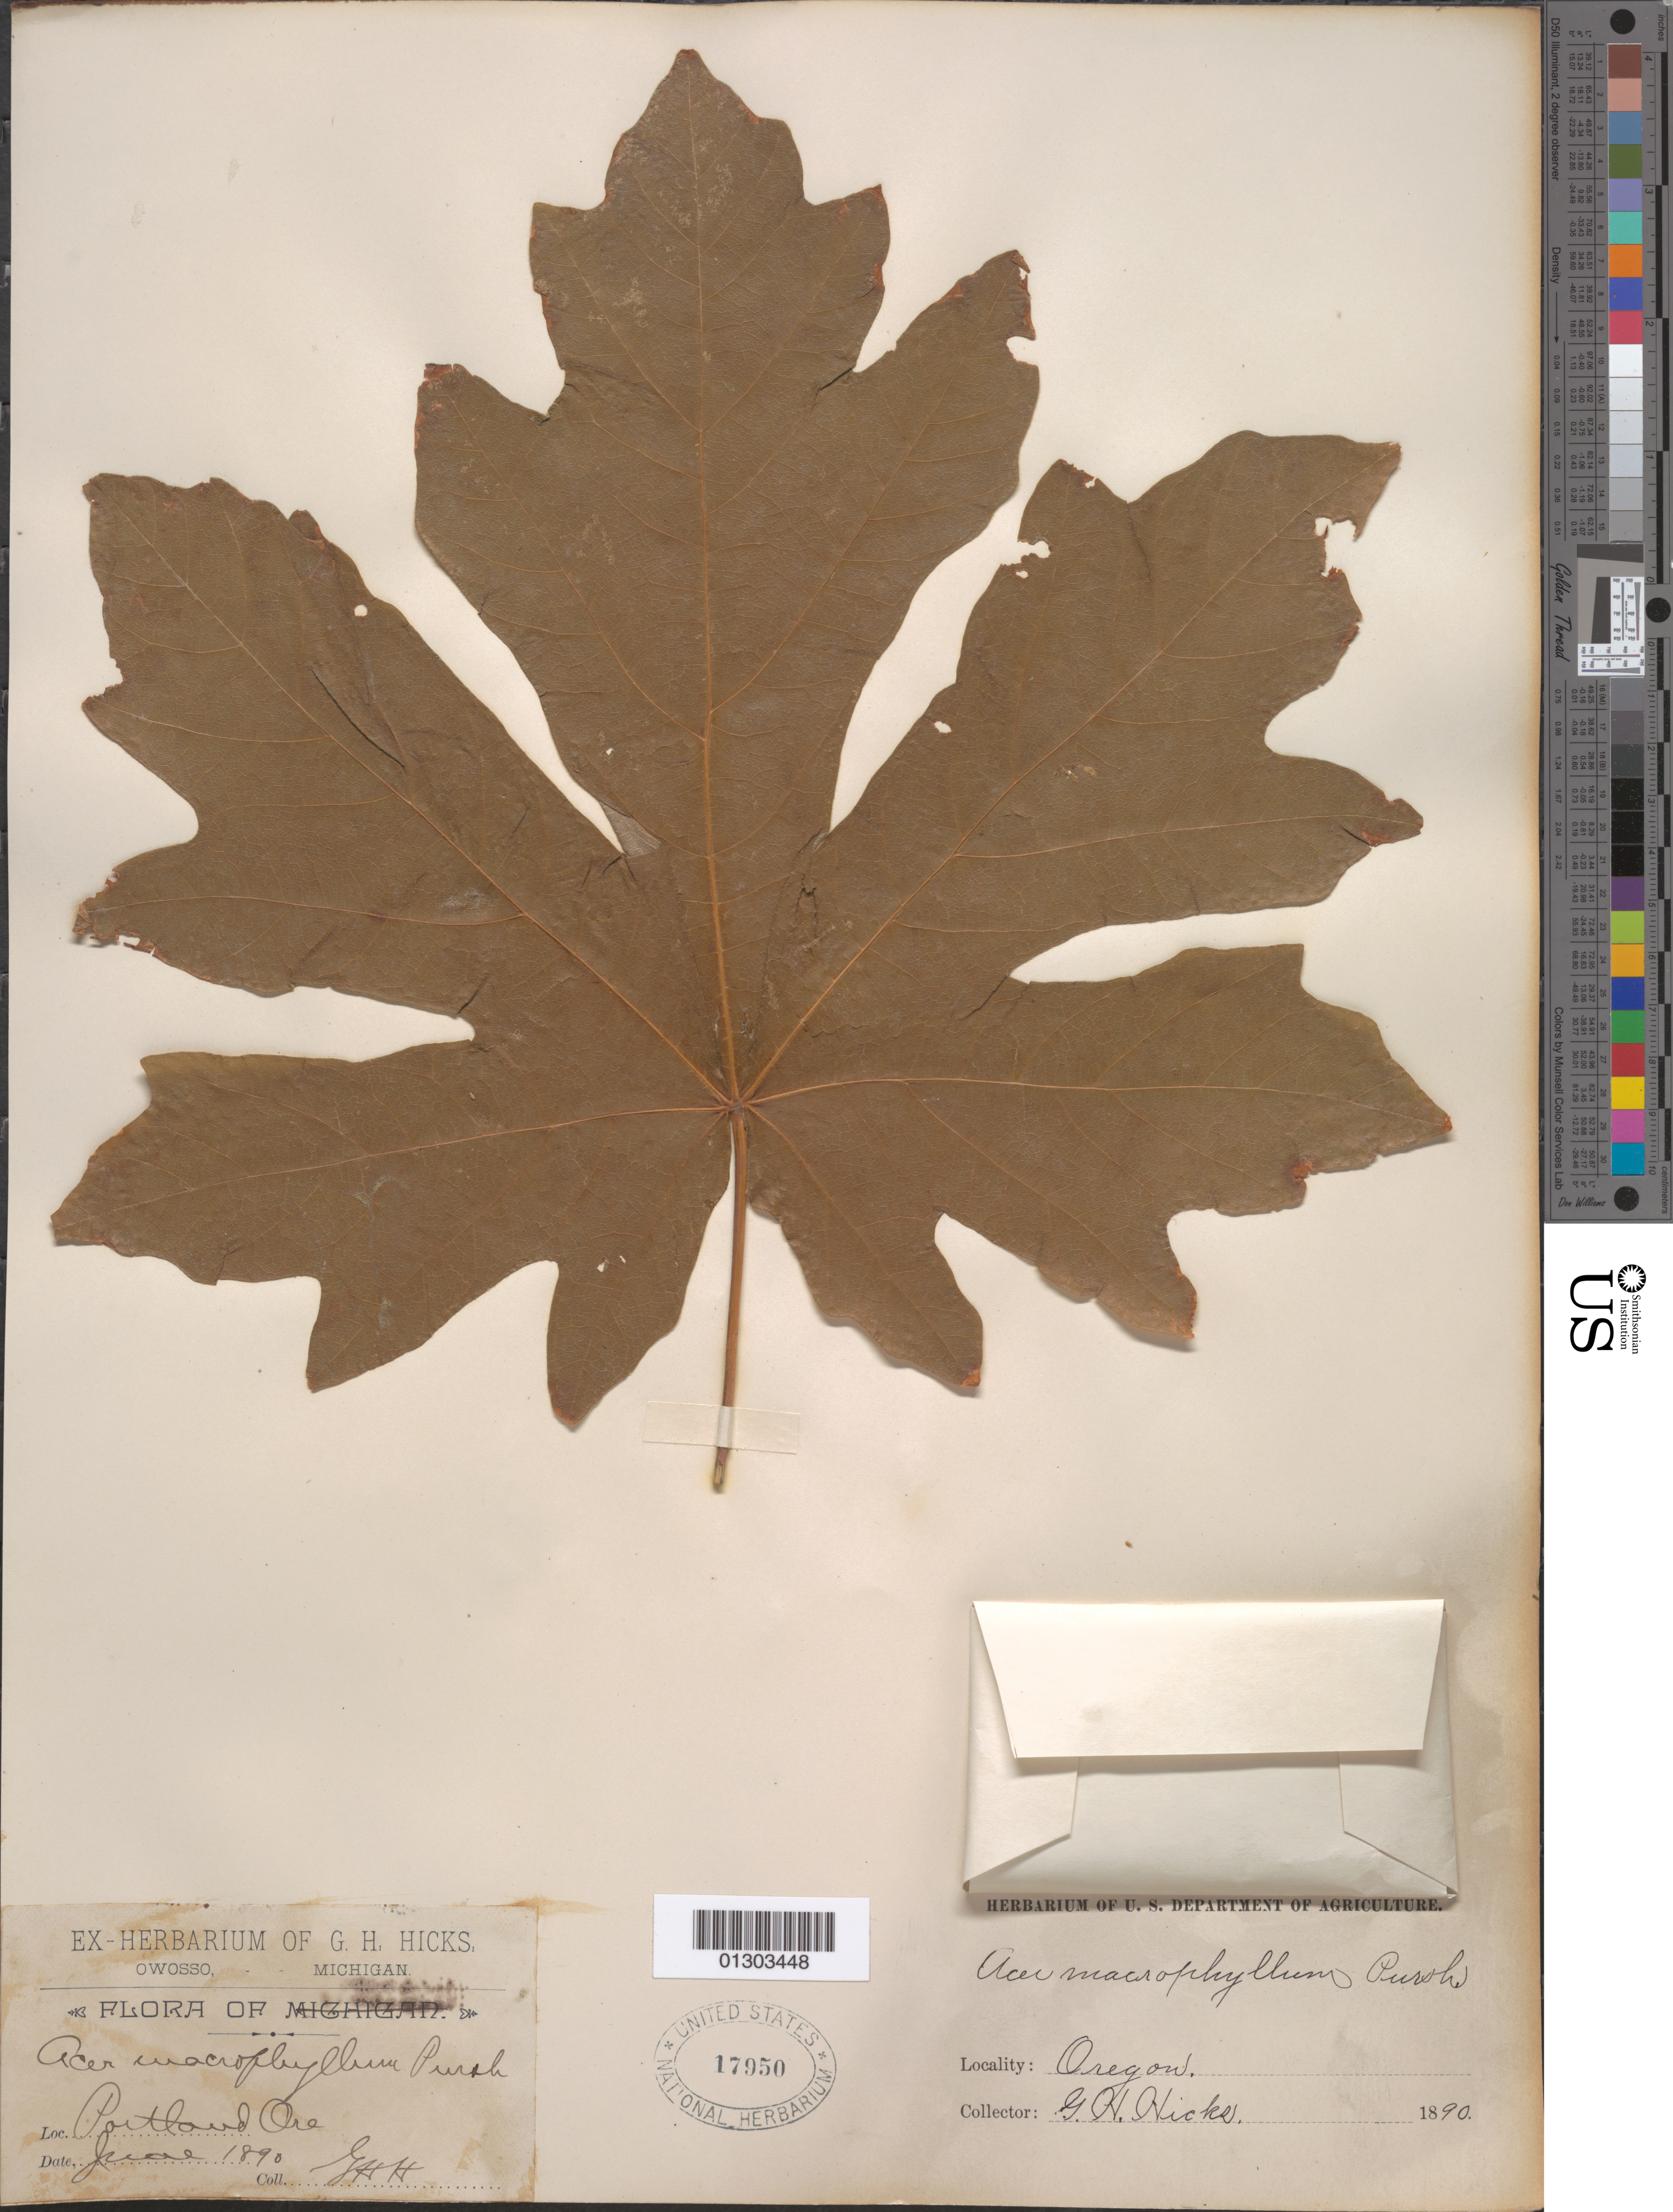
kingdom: Plantae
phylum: Tracheophyta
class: Magnoliopsida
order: Sapindales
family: Sapindaceae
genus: Acer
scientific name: Acer macrophyllum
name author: Pursh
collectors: G. Hicks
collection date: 1890-06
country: United States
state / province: Oregon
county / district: Multnomah County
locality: Portland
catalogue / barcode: US 17950